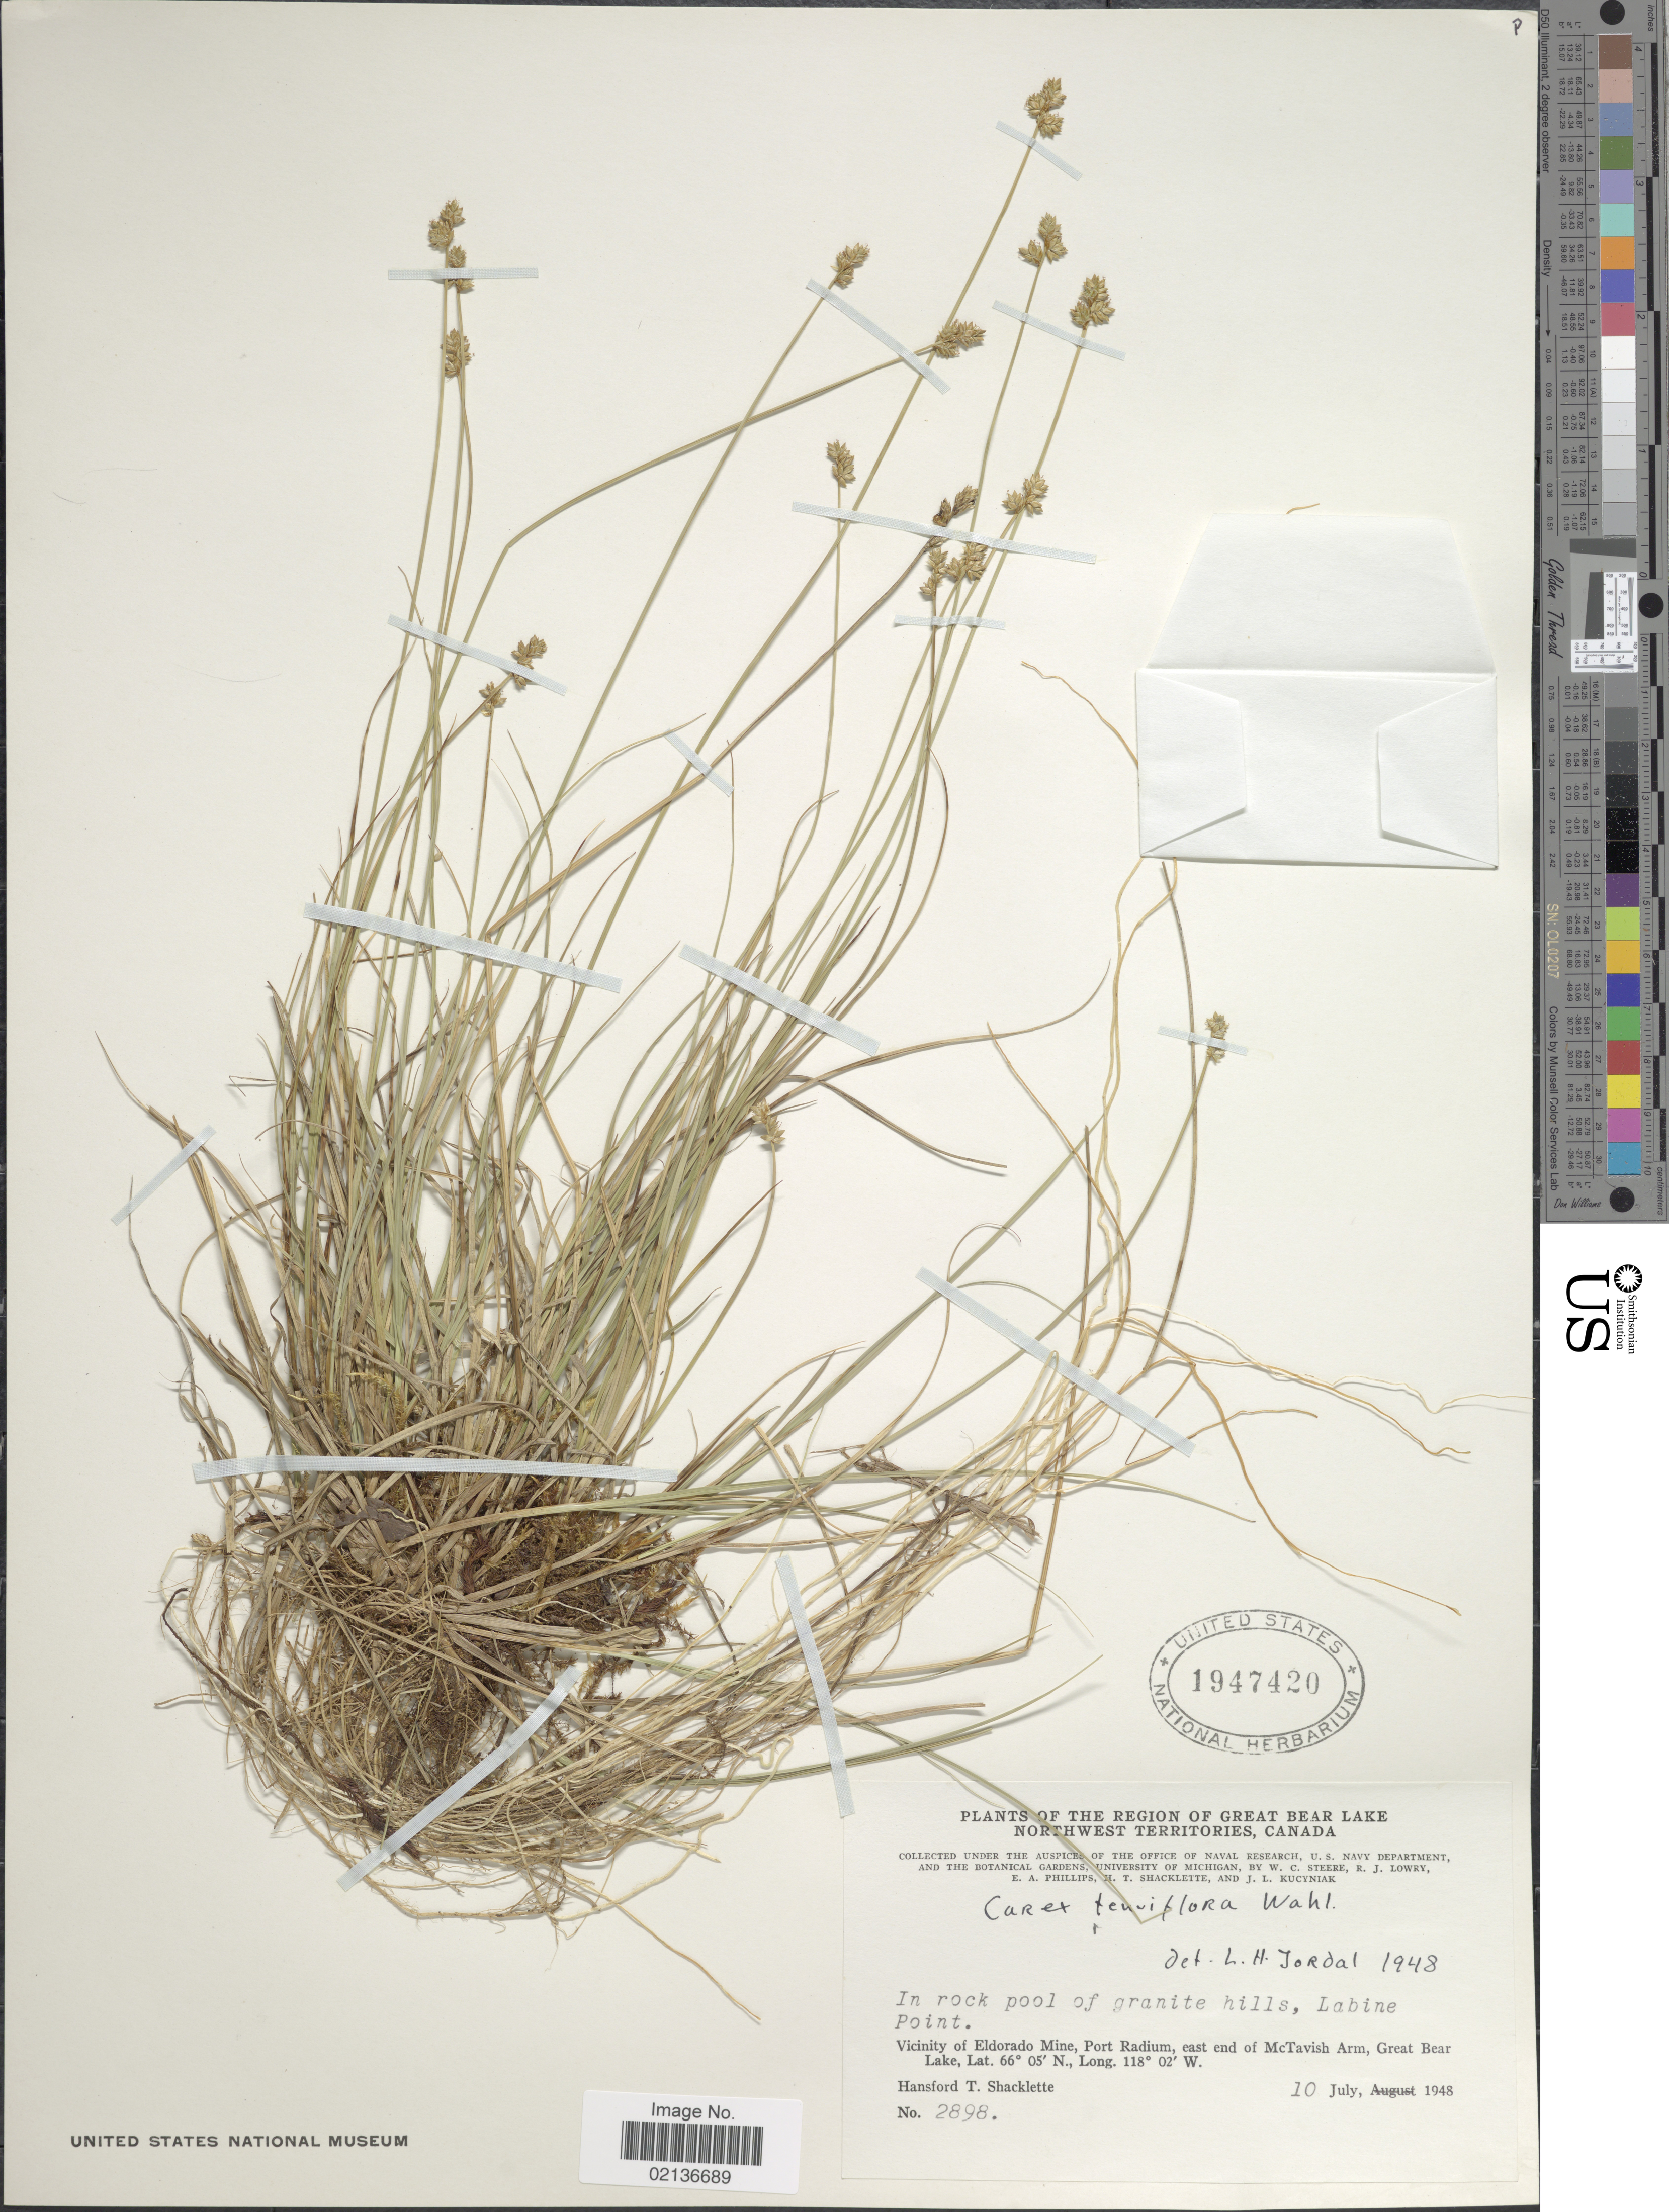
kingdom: Plantae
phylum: Tracheophyta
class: Liliopsida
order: Poales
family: Cyperaceae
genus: Carex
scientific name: Carex tenuiflora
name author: Wahlenb.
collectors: H. Shacklette, W. C. Steere, L. Lowry, E. Phillips & J. Kucyniak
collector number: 2898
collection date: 1948-07-10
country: Canada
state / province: Northwest Territories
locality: The Region of Great Bear Lake, Northwest Territories, Canada, Vicinity of Eldorado Mine, Port Radium, east end of McTavish Arm, Great Bear Lake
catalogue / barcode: US 1947420